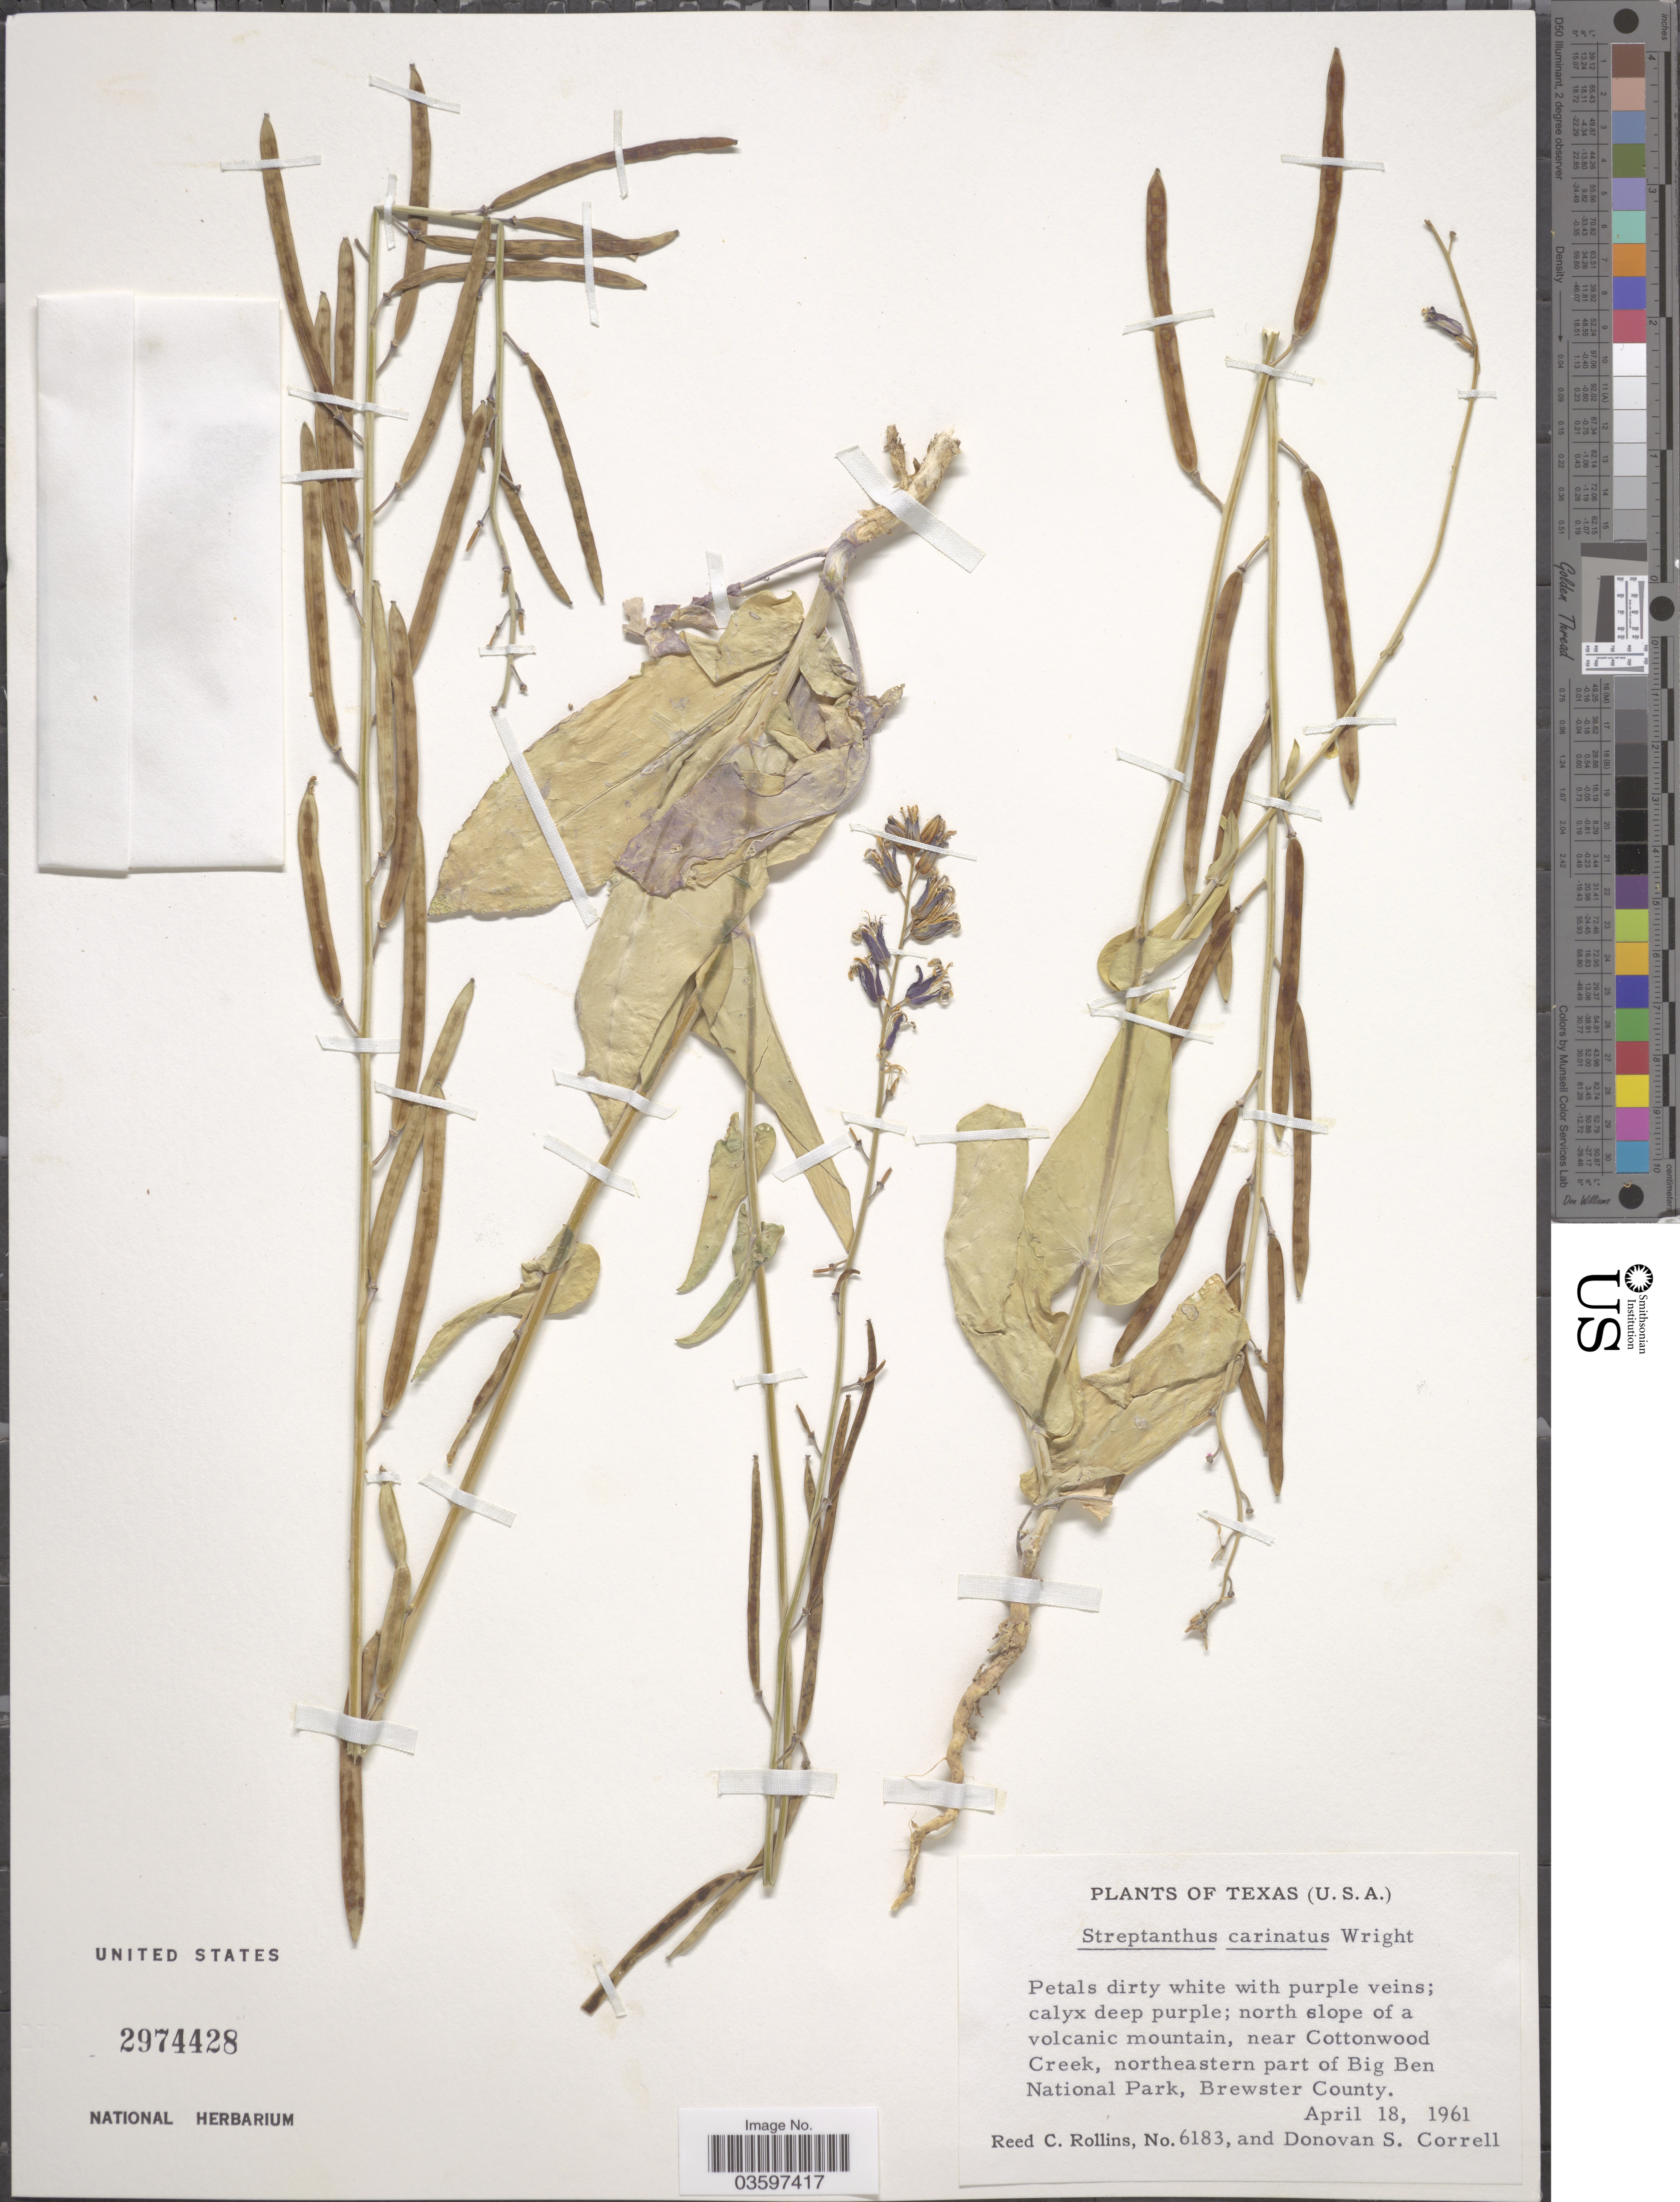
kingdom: Plantae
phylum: Tracheophyta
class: Magnoliopsida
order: Brassicales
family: Brassicaceae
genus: Streptanthus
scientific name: Streptanthus carinatus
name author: C. Wright ex A. Gray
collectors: R. C. Rollins & D. S. Correll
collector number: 6183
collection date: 1961-04-18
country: United States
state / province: Texas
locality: North slope of a volcanic mountain, near Cottonwood Creek, northeastern part of Big Ben National Park, Brewster County.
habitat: north slope of a volcanic mountain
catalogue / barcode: US 2974428